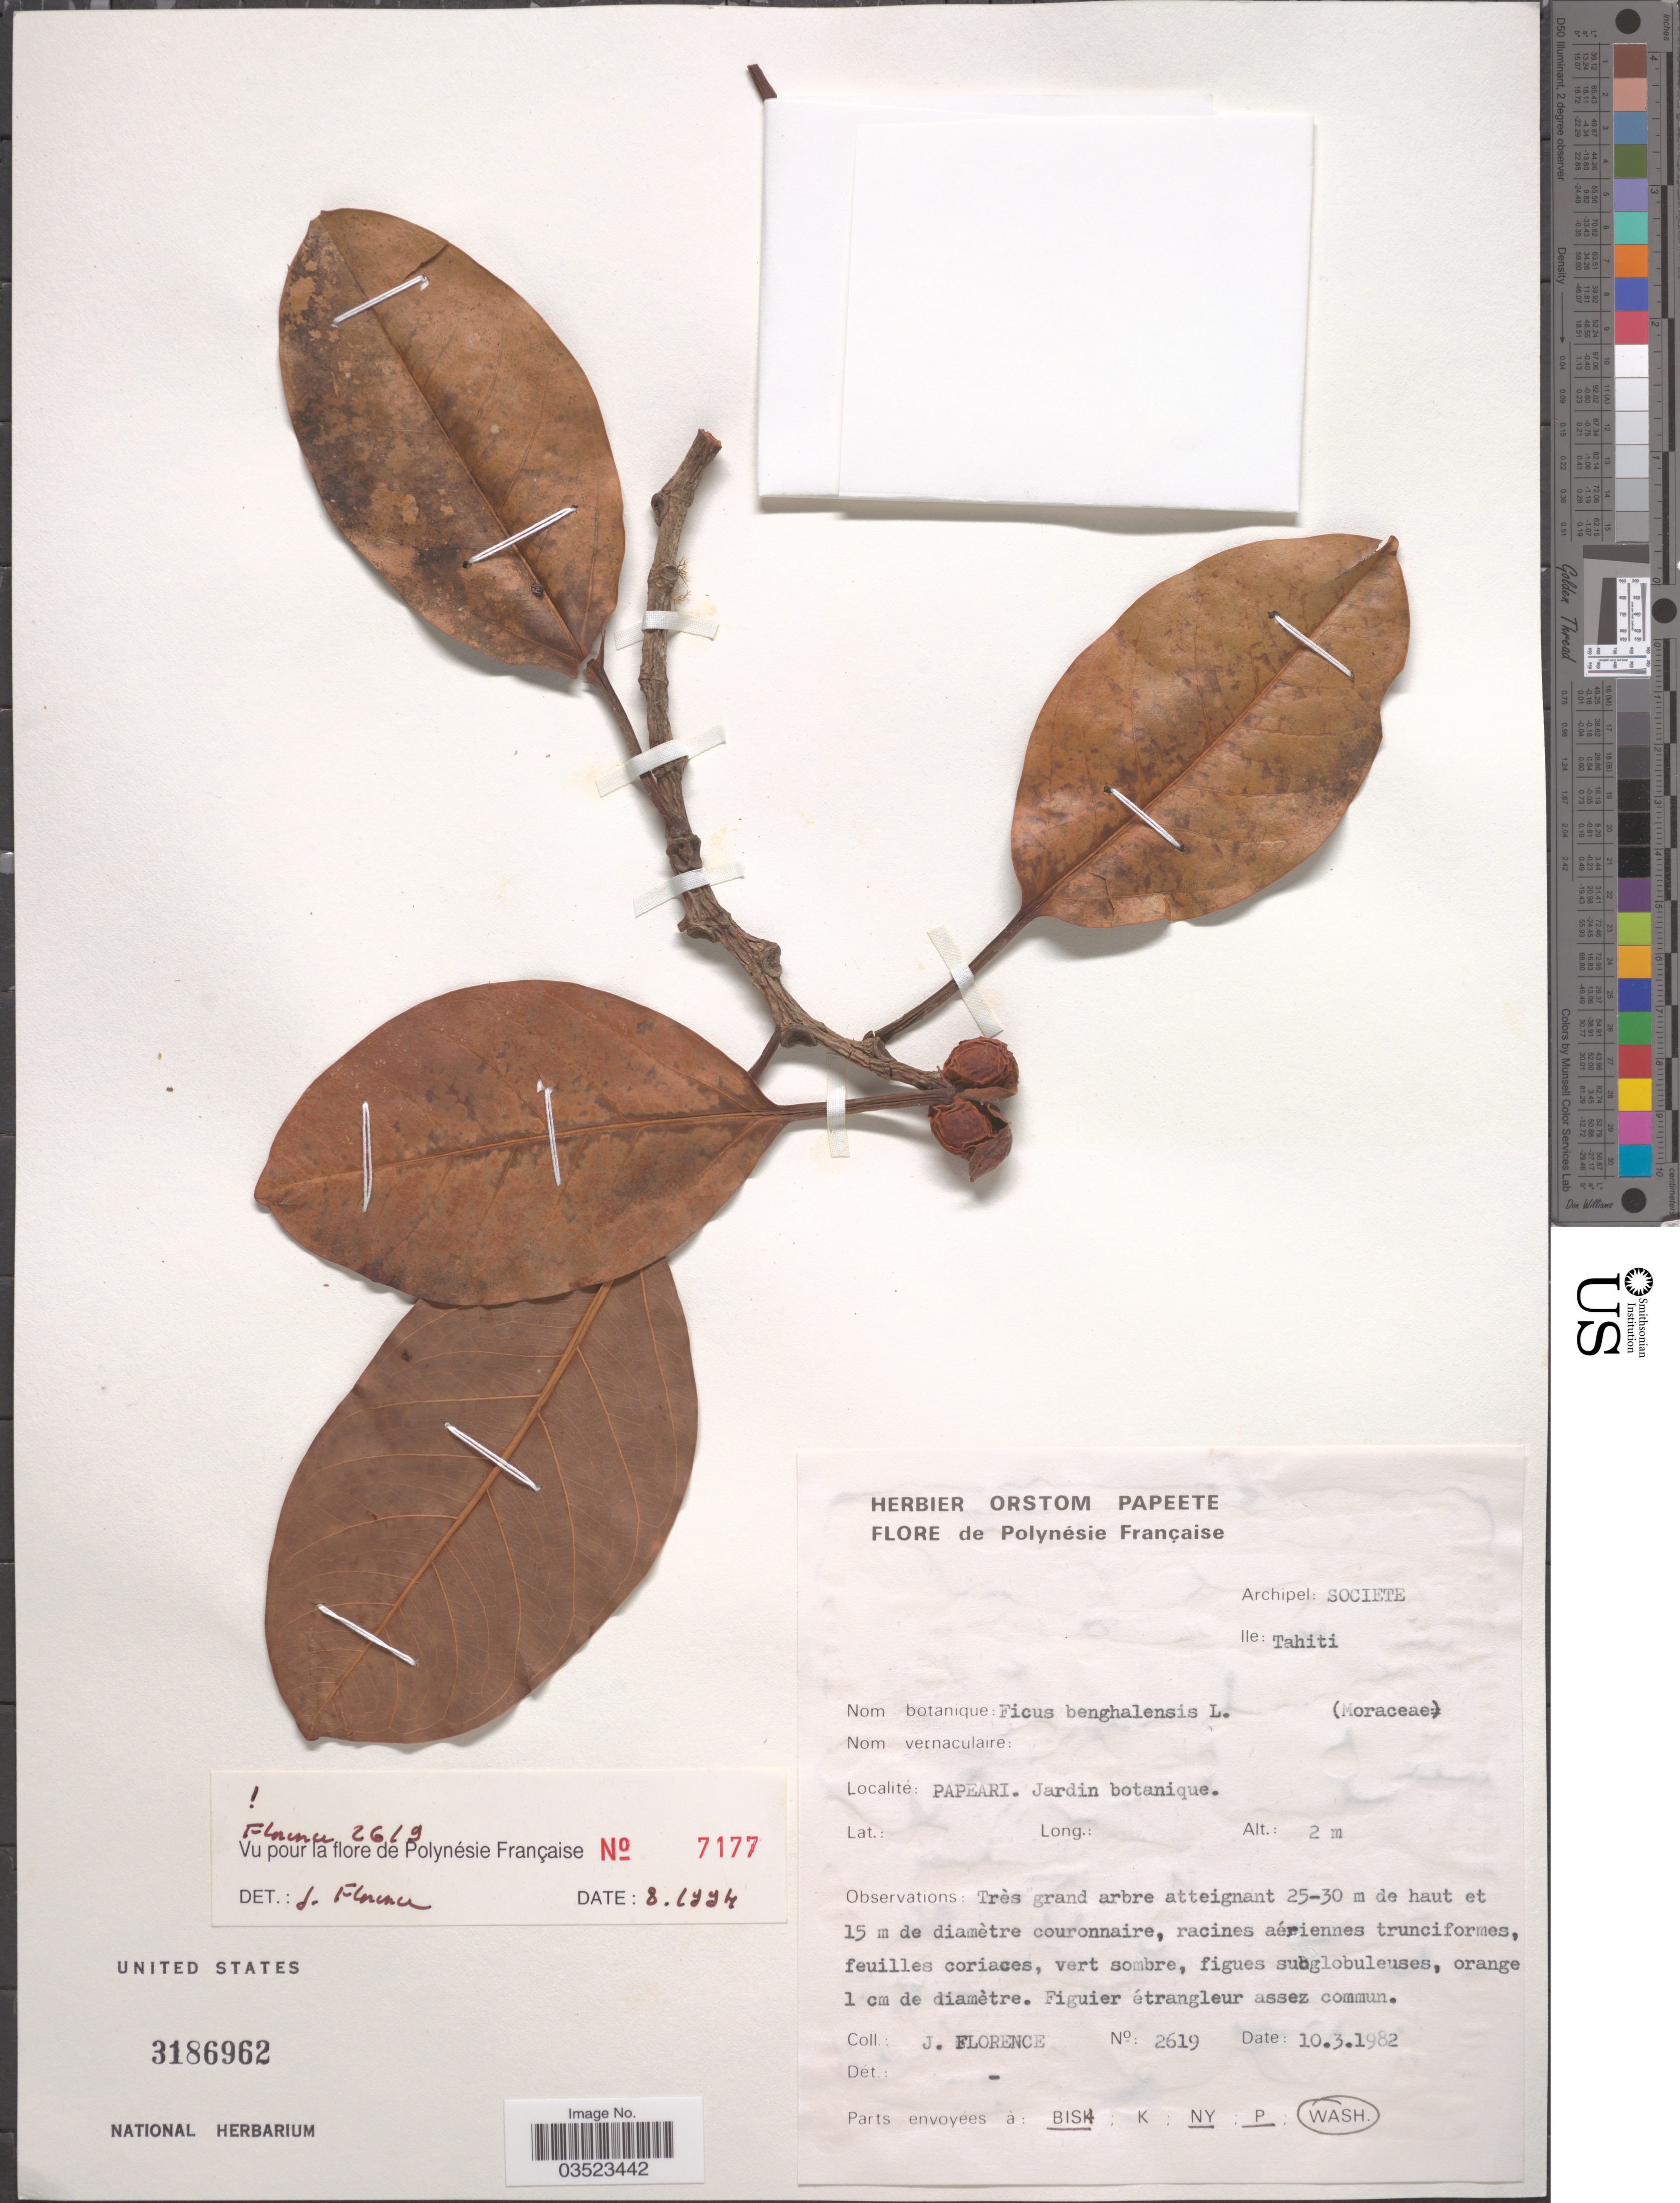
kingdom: Plantae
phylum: Tracheophyta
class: Magnoliopsida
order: Rosales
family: Moraceae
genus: Ficus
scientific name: Ficus benghalensis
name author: L.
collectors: J. Florence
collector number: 2619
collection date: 1982-03-10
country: French Polynesia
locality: Archipel: Societe. Ill: Tahiti. Papeari. Jardin botanique.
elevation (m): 2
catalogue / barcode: US 3186962